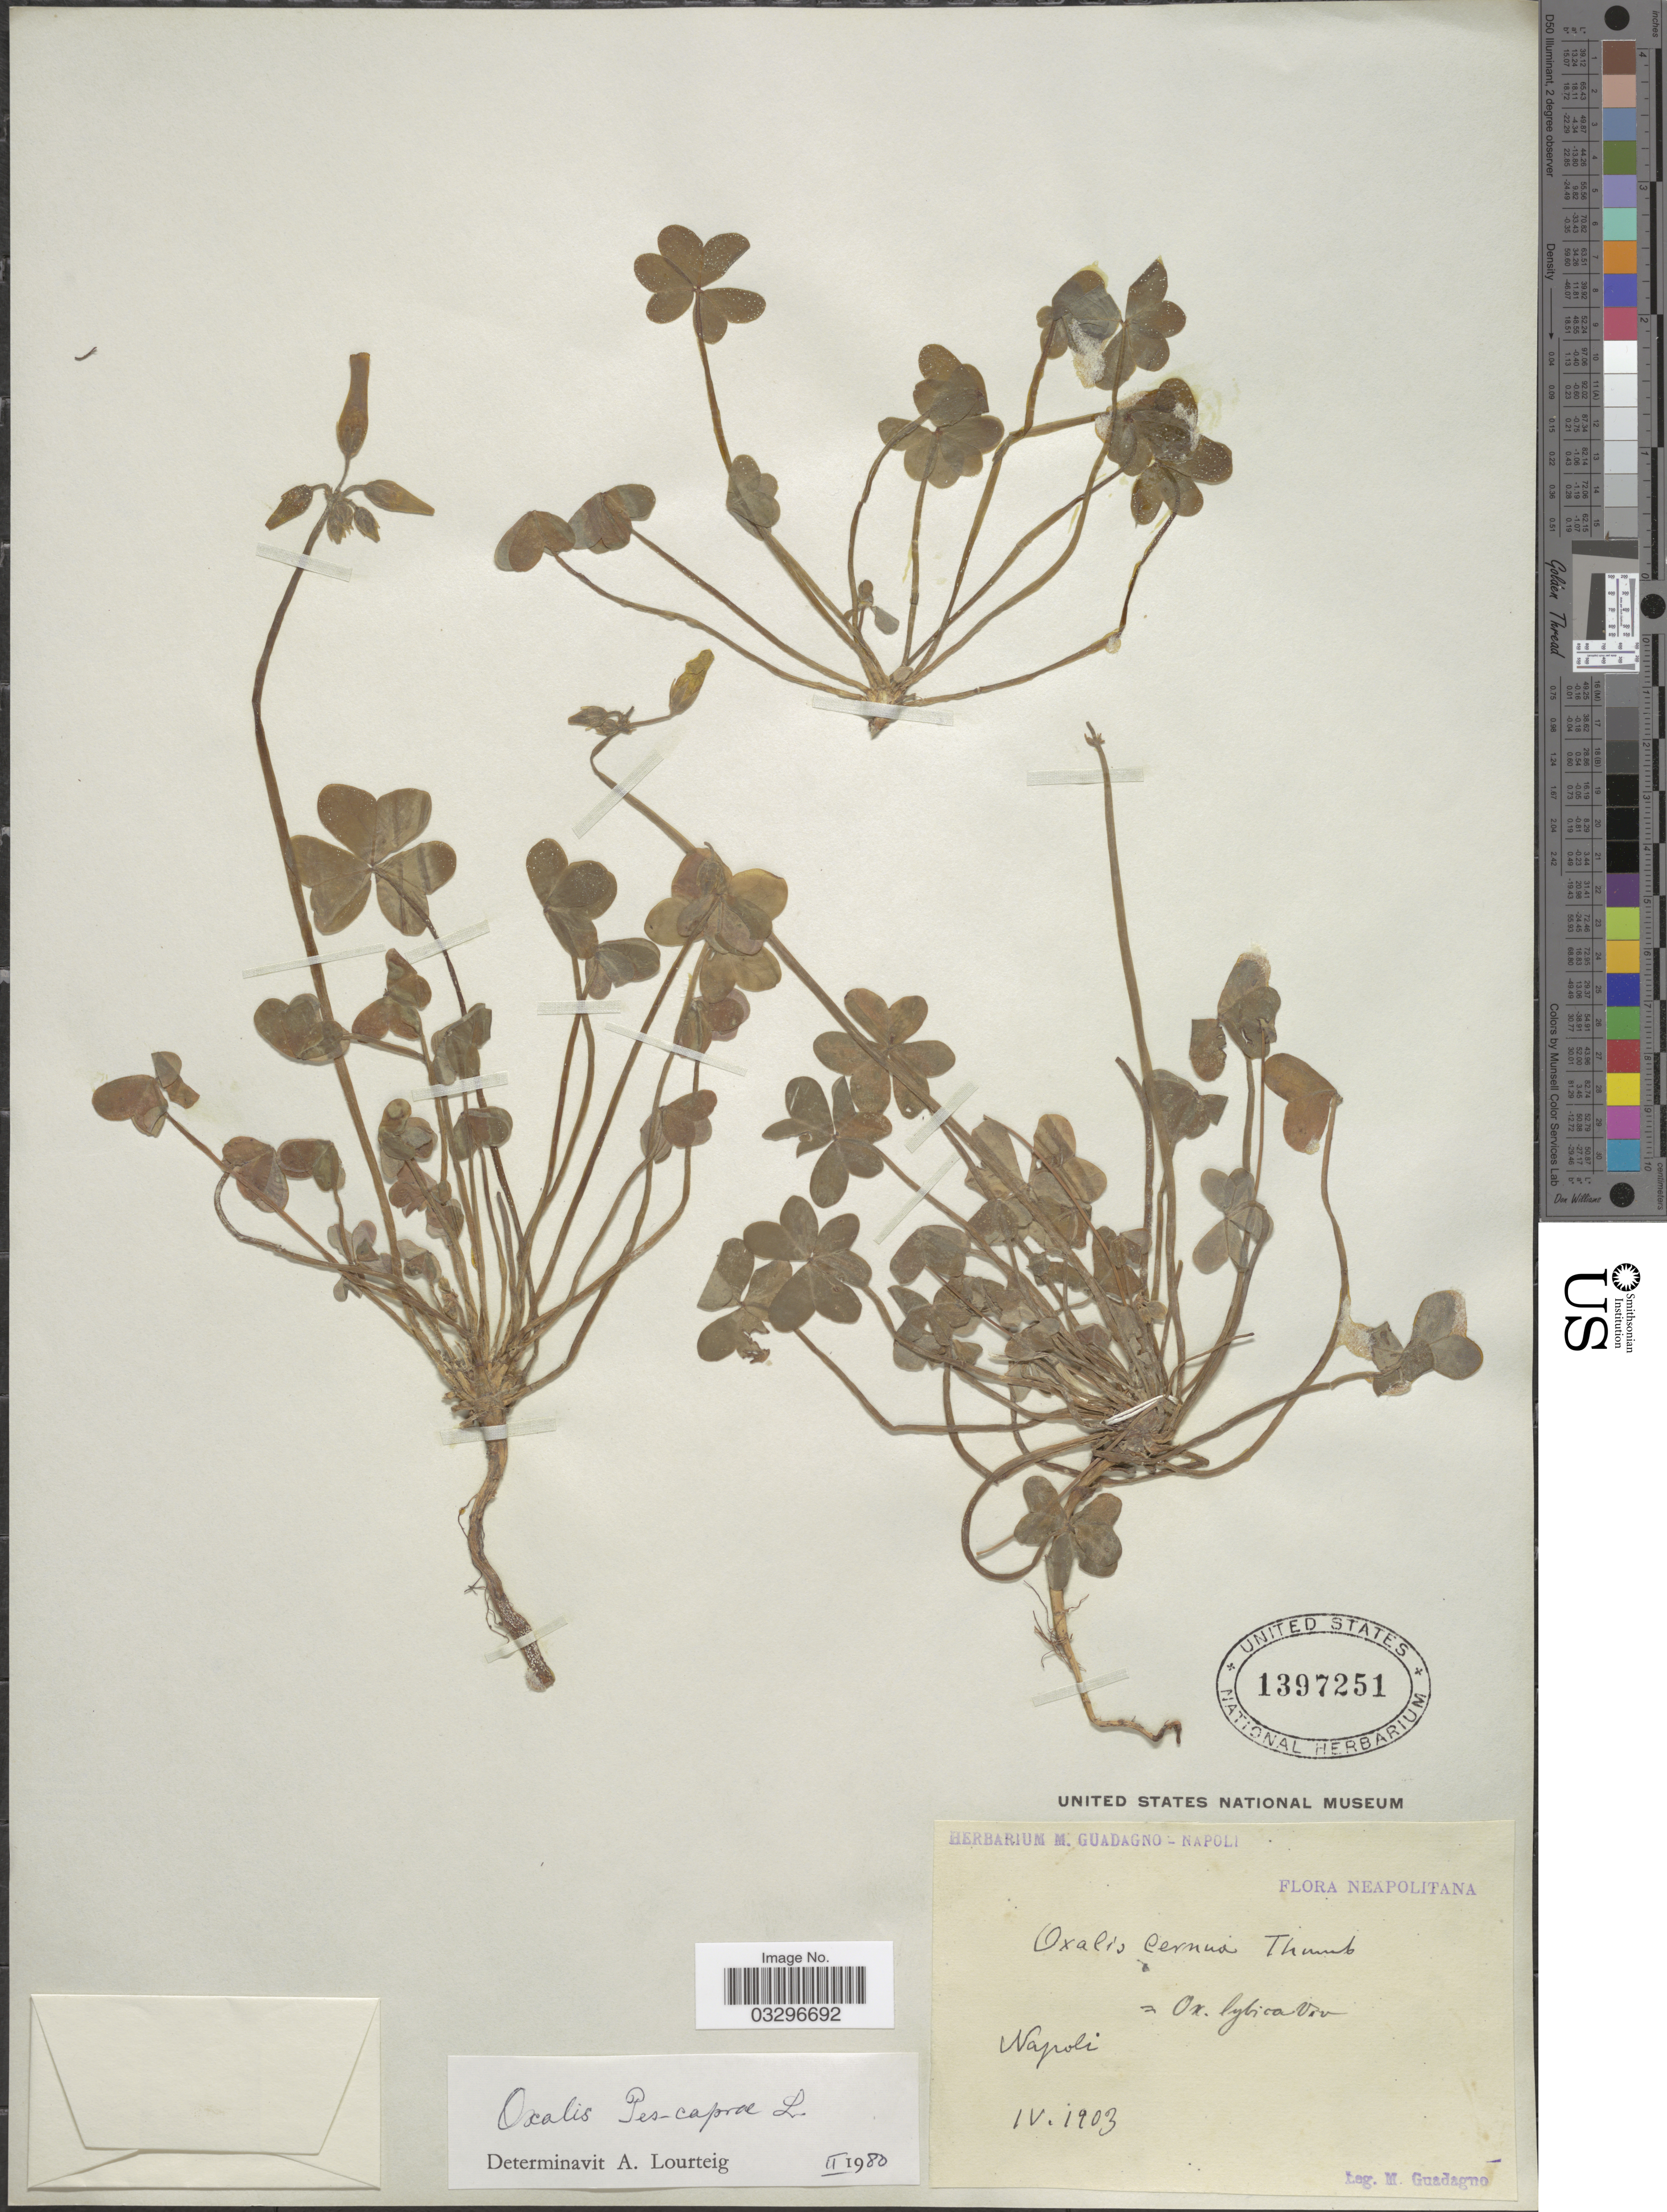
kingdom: Plantae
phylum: Tracheophyta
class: Magnoliopsida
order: Oxalidales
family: Oxalidaceae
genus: Oxalis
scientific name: Oxalis pes-caprae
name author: L.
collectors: M. Guadagno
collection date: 1903-04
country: Italy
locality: Neapolitana, Napoli.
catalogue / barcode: US 1397251